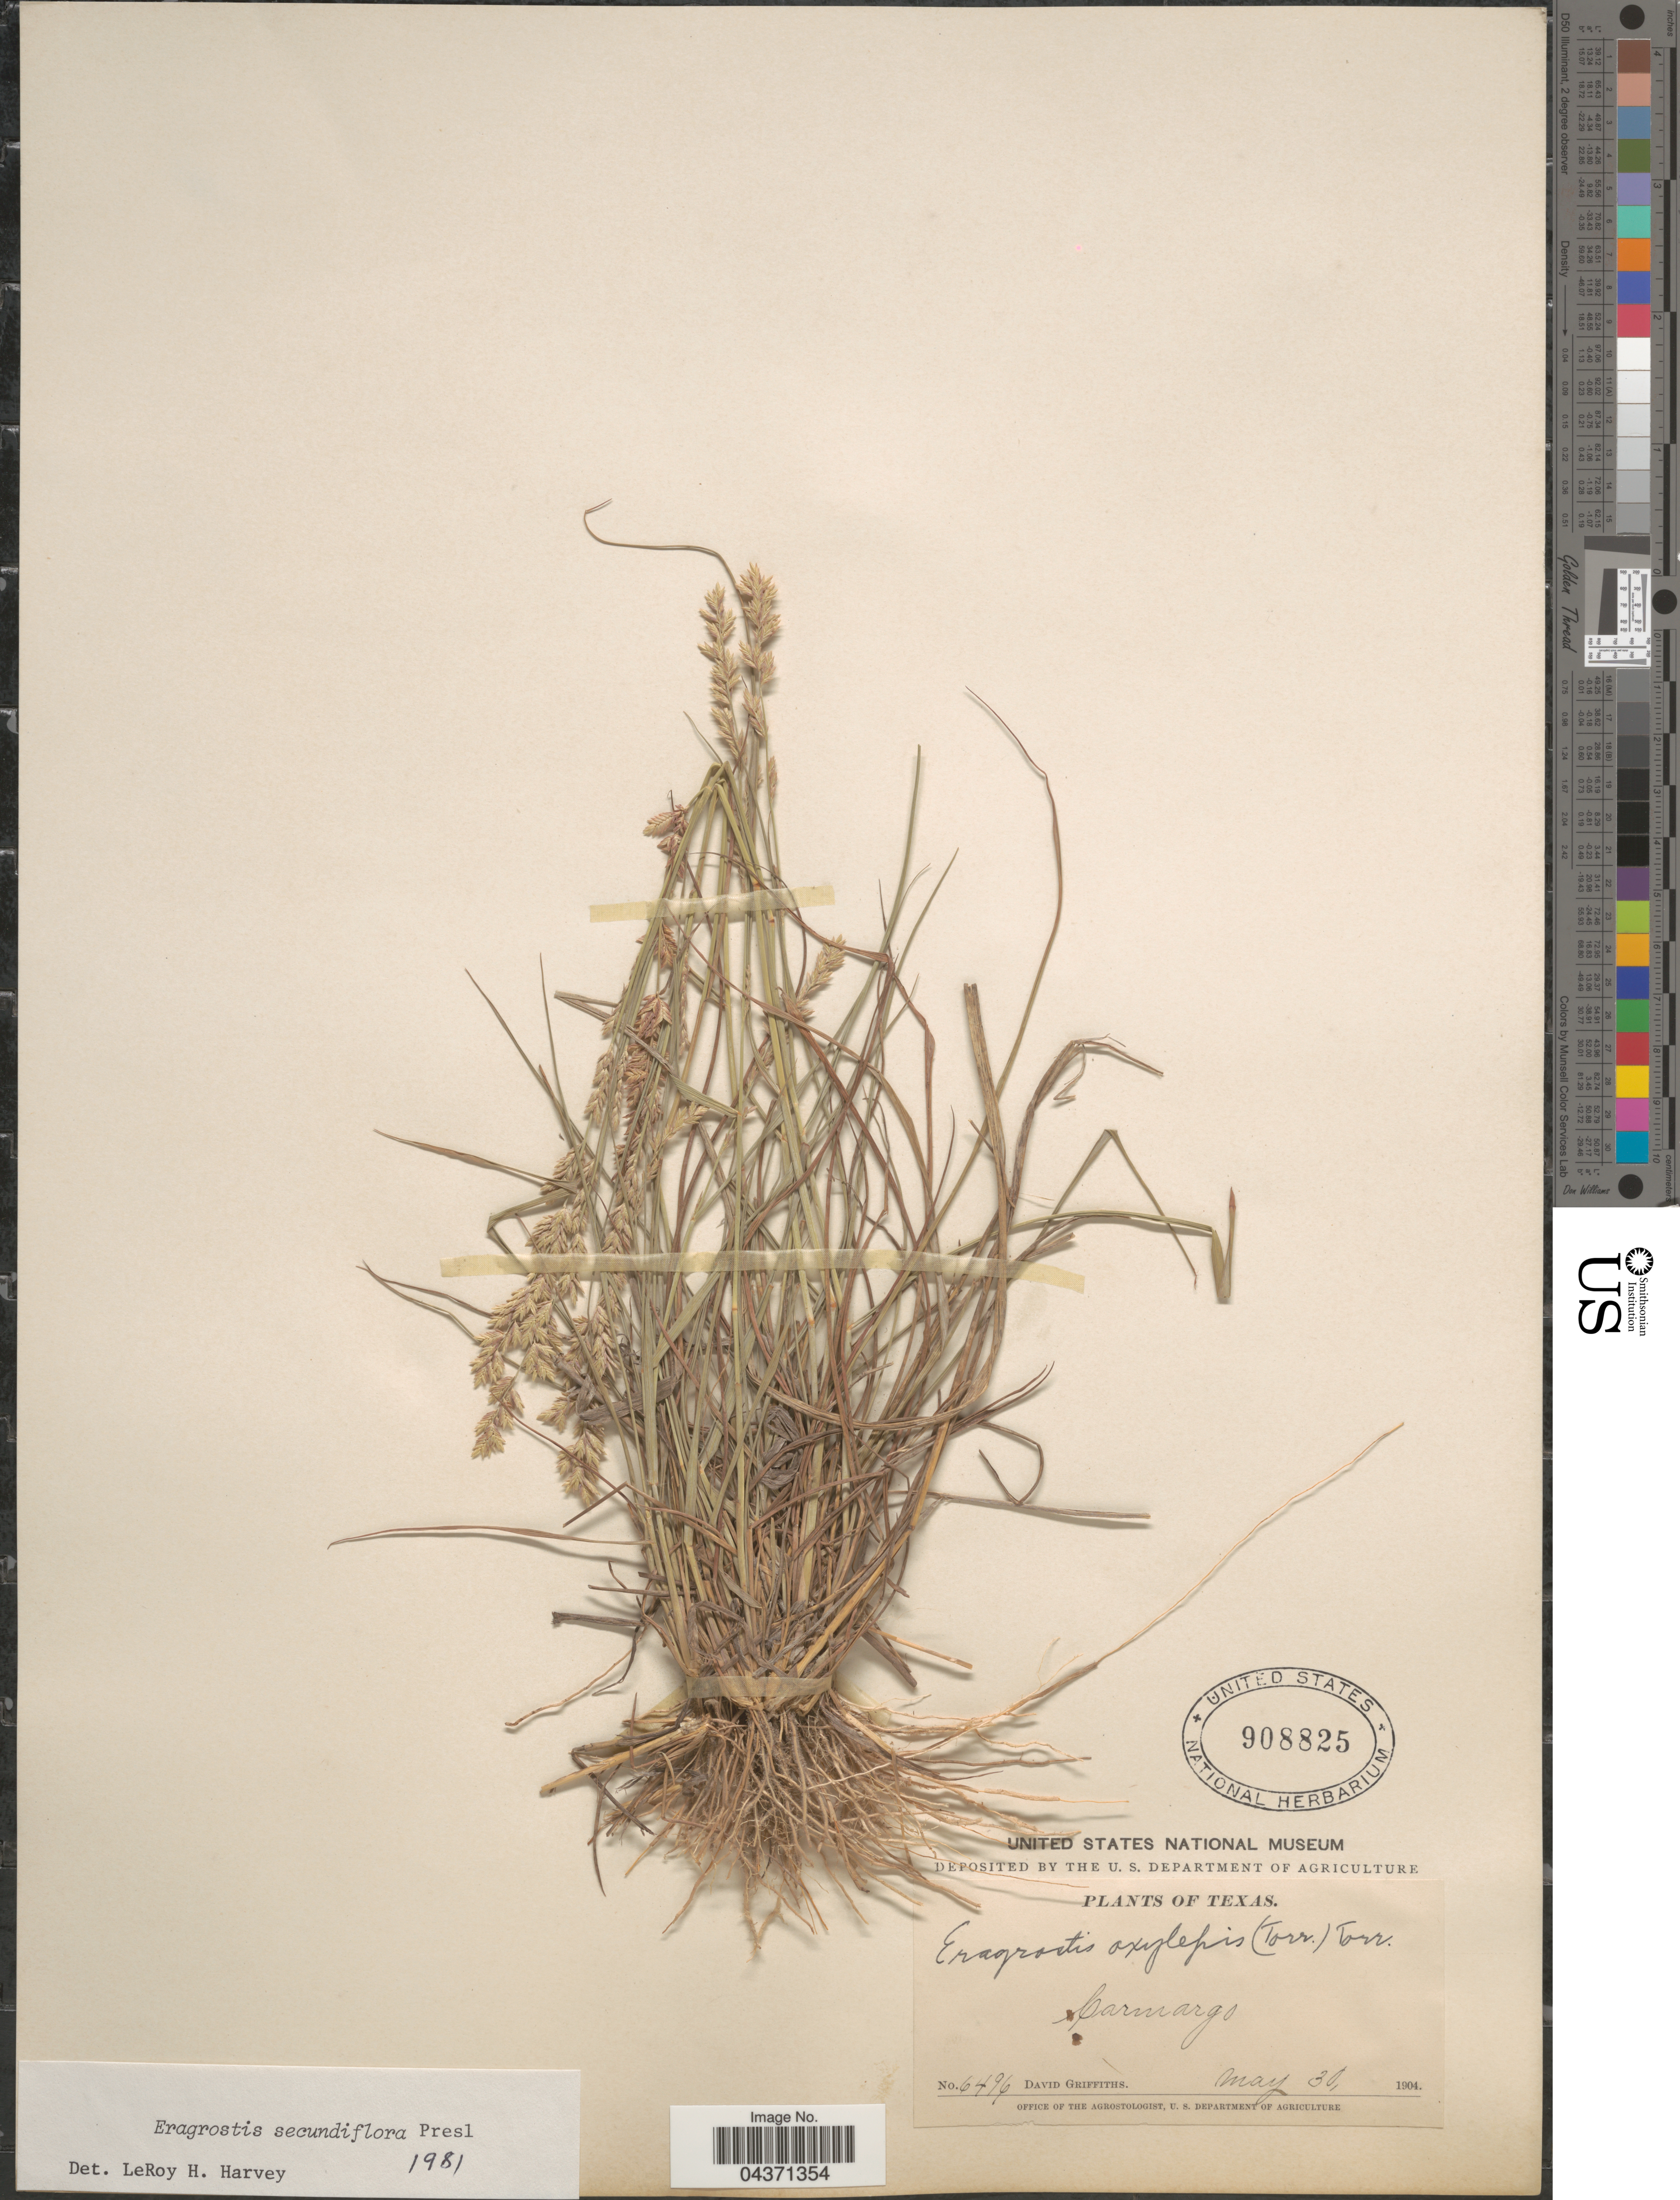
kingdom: Plantae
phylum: Tracheophyta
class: Liliopsida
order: Poales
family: Poaceae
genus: Eragrostis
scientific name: Eragrostis secundiflora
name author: J. Presl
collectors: D. Griffiths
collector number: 6496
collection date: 1904-05-30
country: United States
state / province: Texas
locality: Carmargo.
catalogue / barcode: US 908825